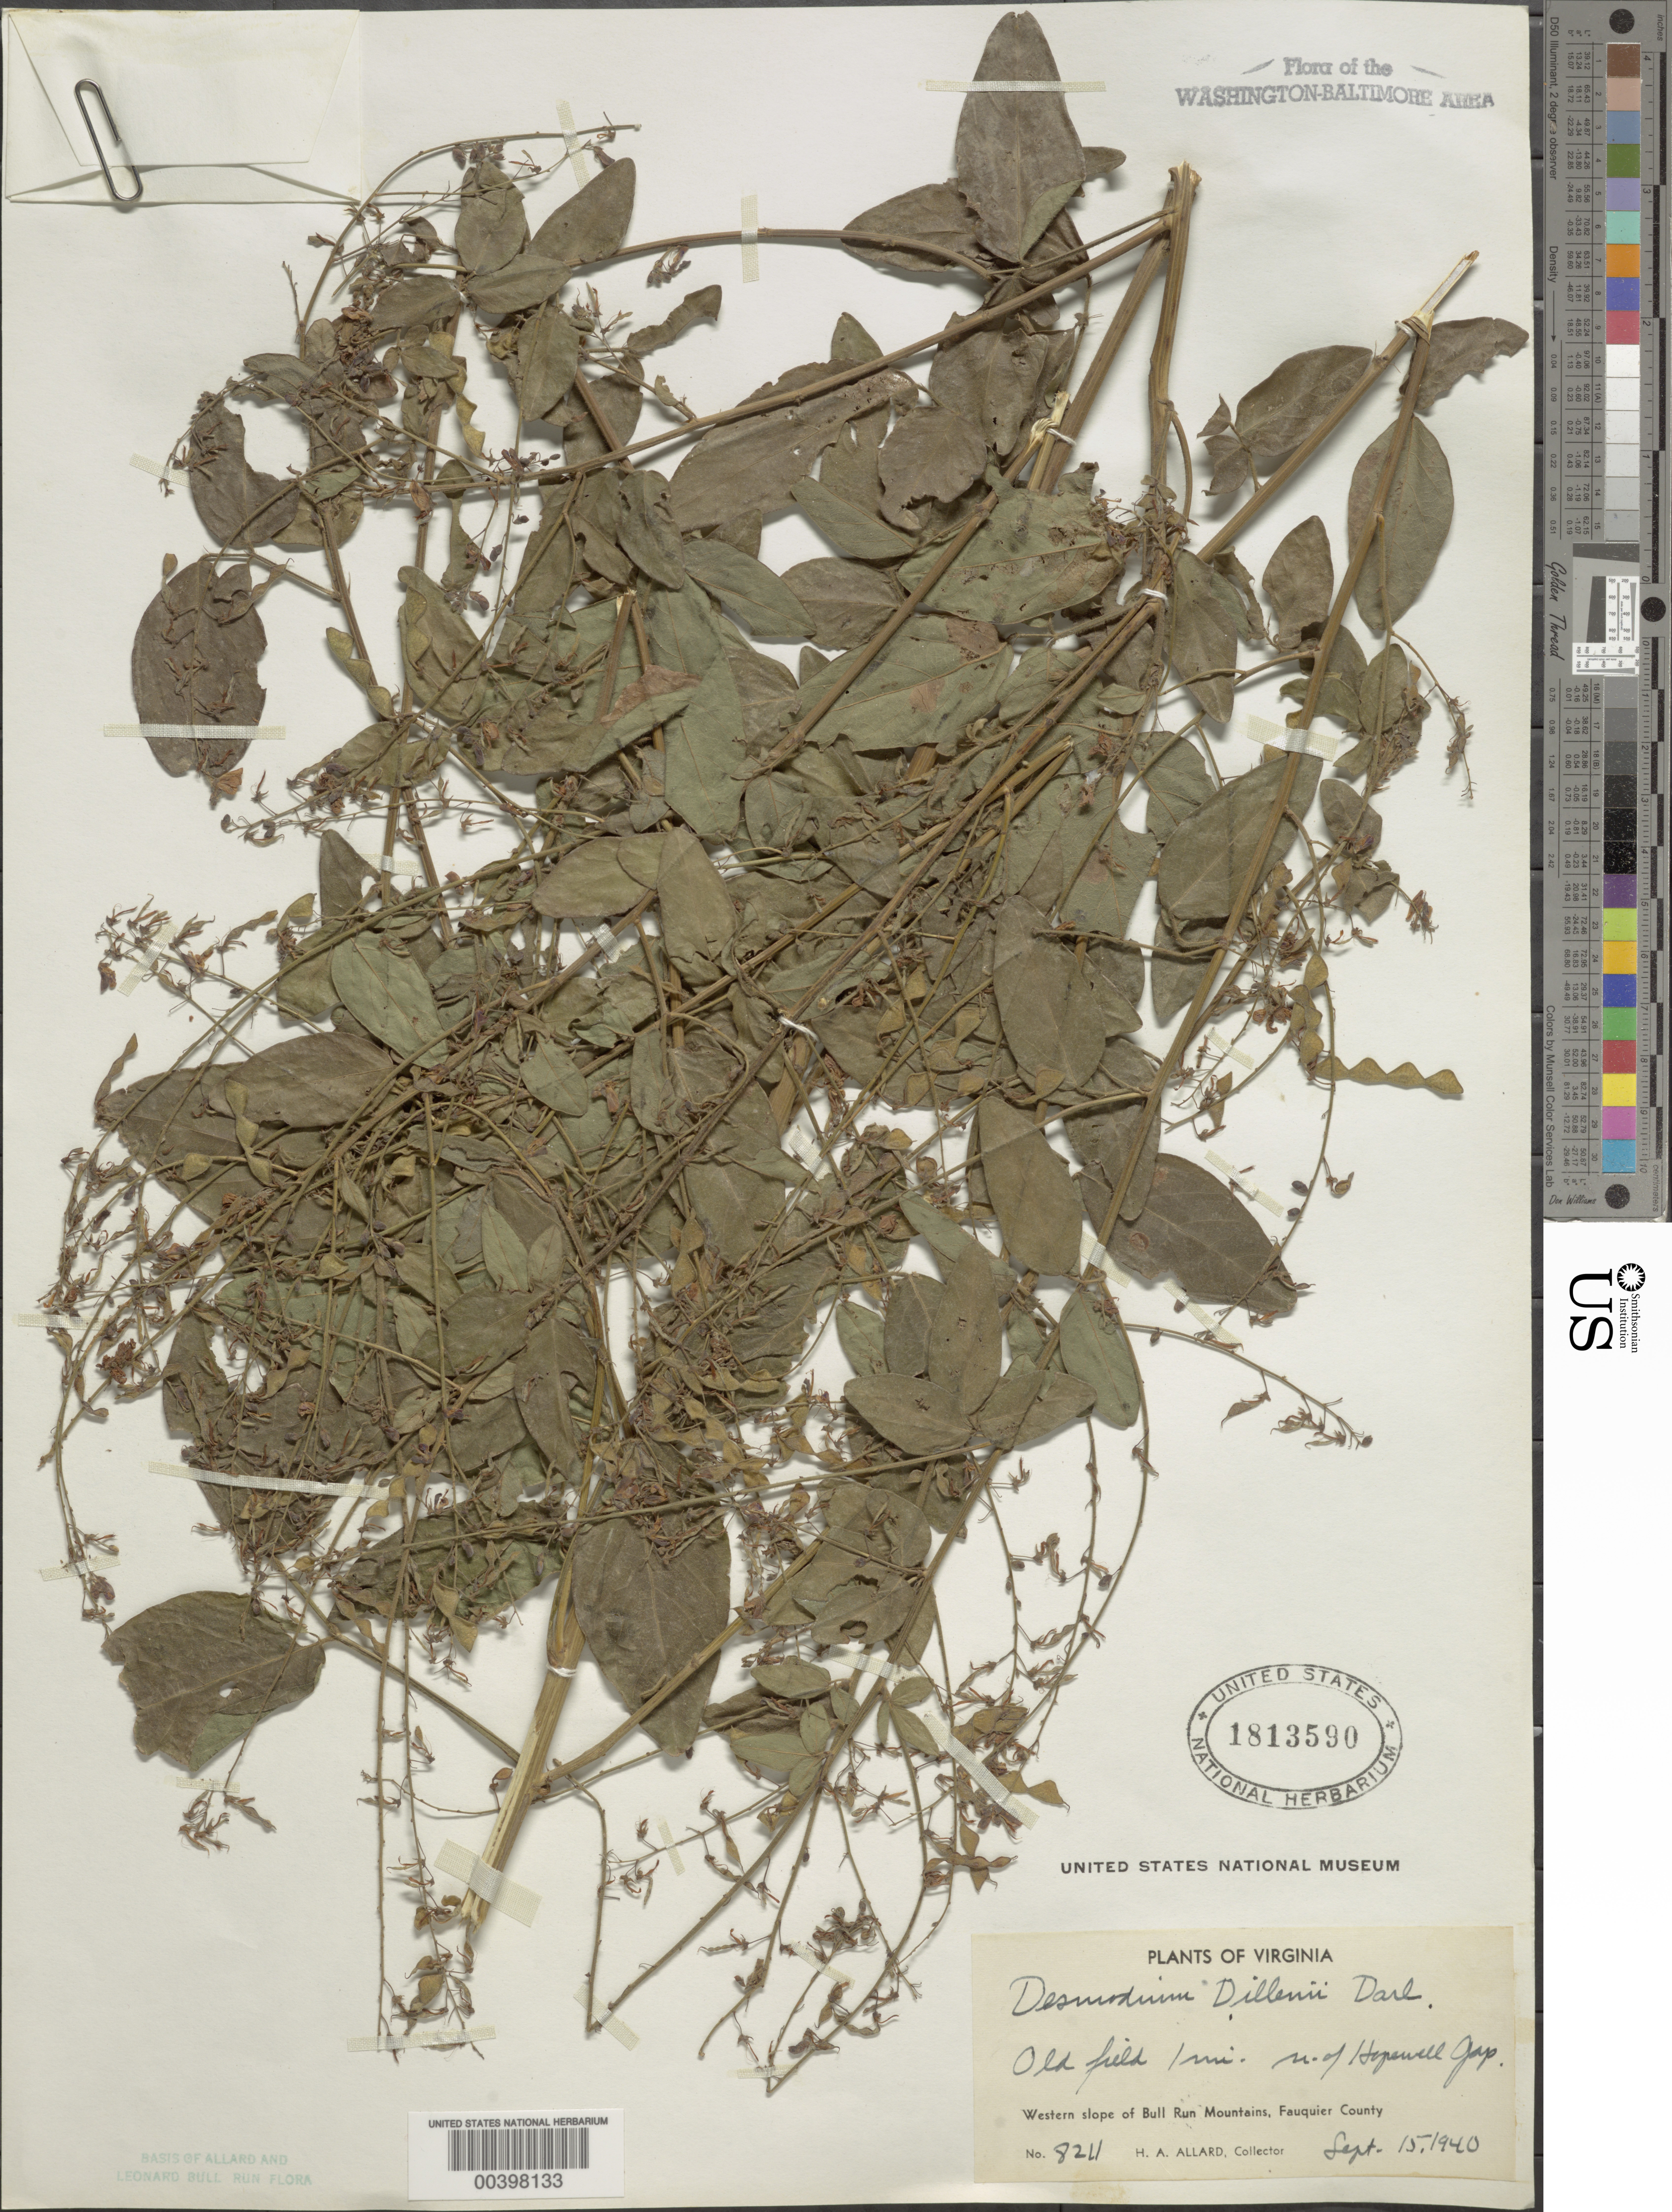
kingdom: Plantae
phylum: Tracheophyta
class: Magnoliopsida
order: Fabales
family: Fabaceae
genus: Desmodium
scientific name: Desmodium glabellum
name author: (Michx.) DC.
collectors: H. A. Allard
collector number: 8211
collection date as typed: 15 Sep 1940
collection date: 1940-09-15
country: United States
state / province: Virginia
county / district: Fauquier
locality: North of Hopewell Gap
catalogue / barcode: US 1813590